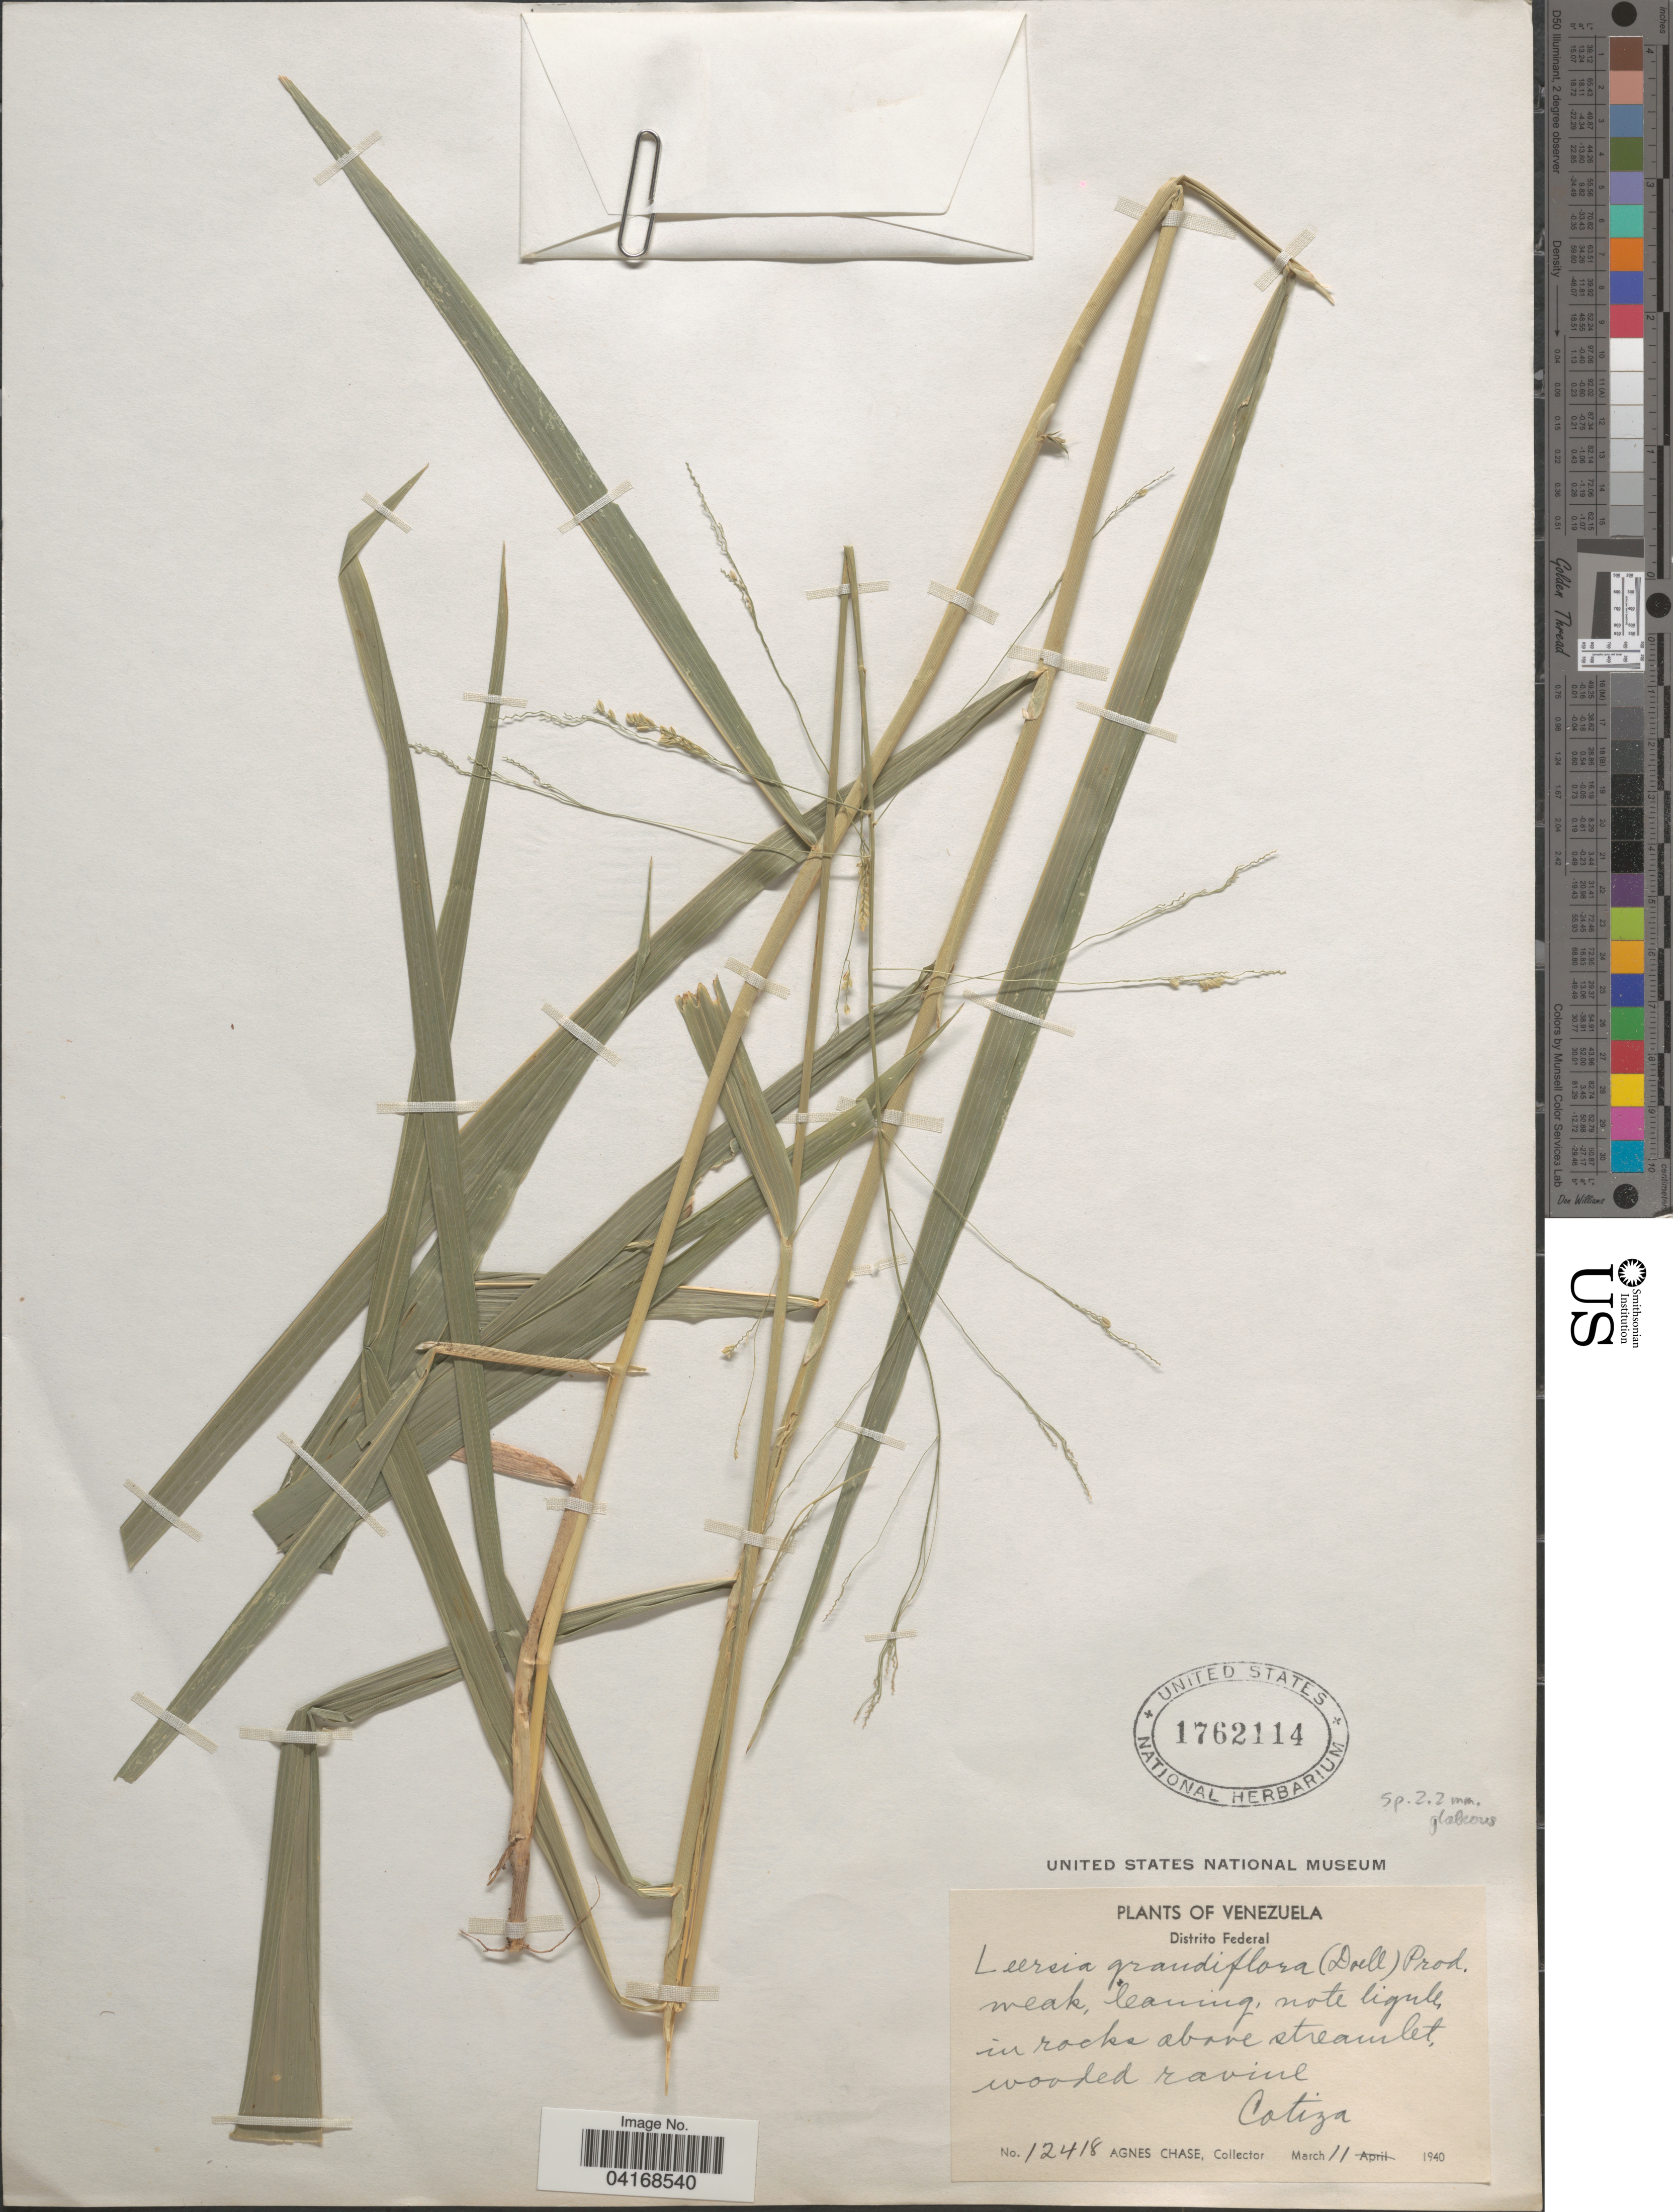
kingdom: Plantae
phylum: Tracheophyta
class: Liliopsida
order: Poales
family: Poaceae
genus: Leersia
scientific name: Leersia ligularis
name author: Trin.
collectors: A. Chase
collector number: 12418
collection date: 1940-03-11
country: Venezuela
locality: Distrito Federal. In rocks above streamlet. Cotiza.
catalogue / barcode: US 1762114